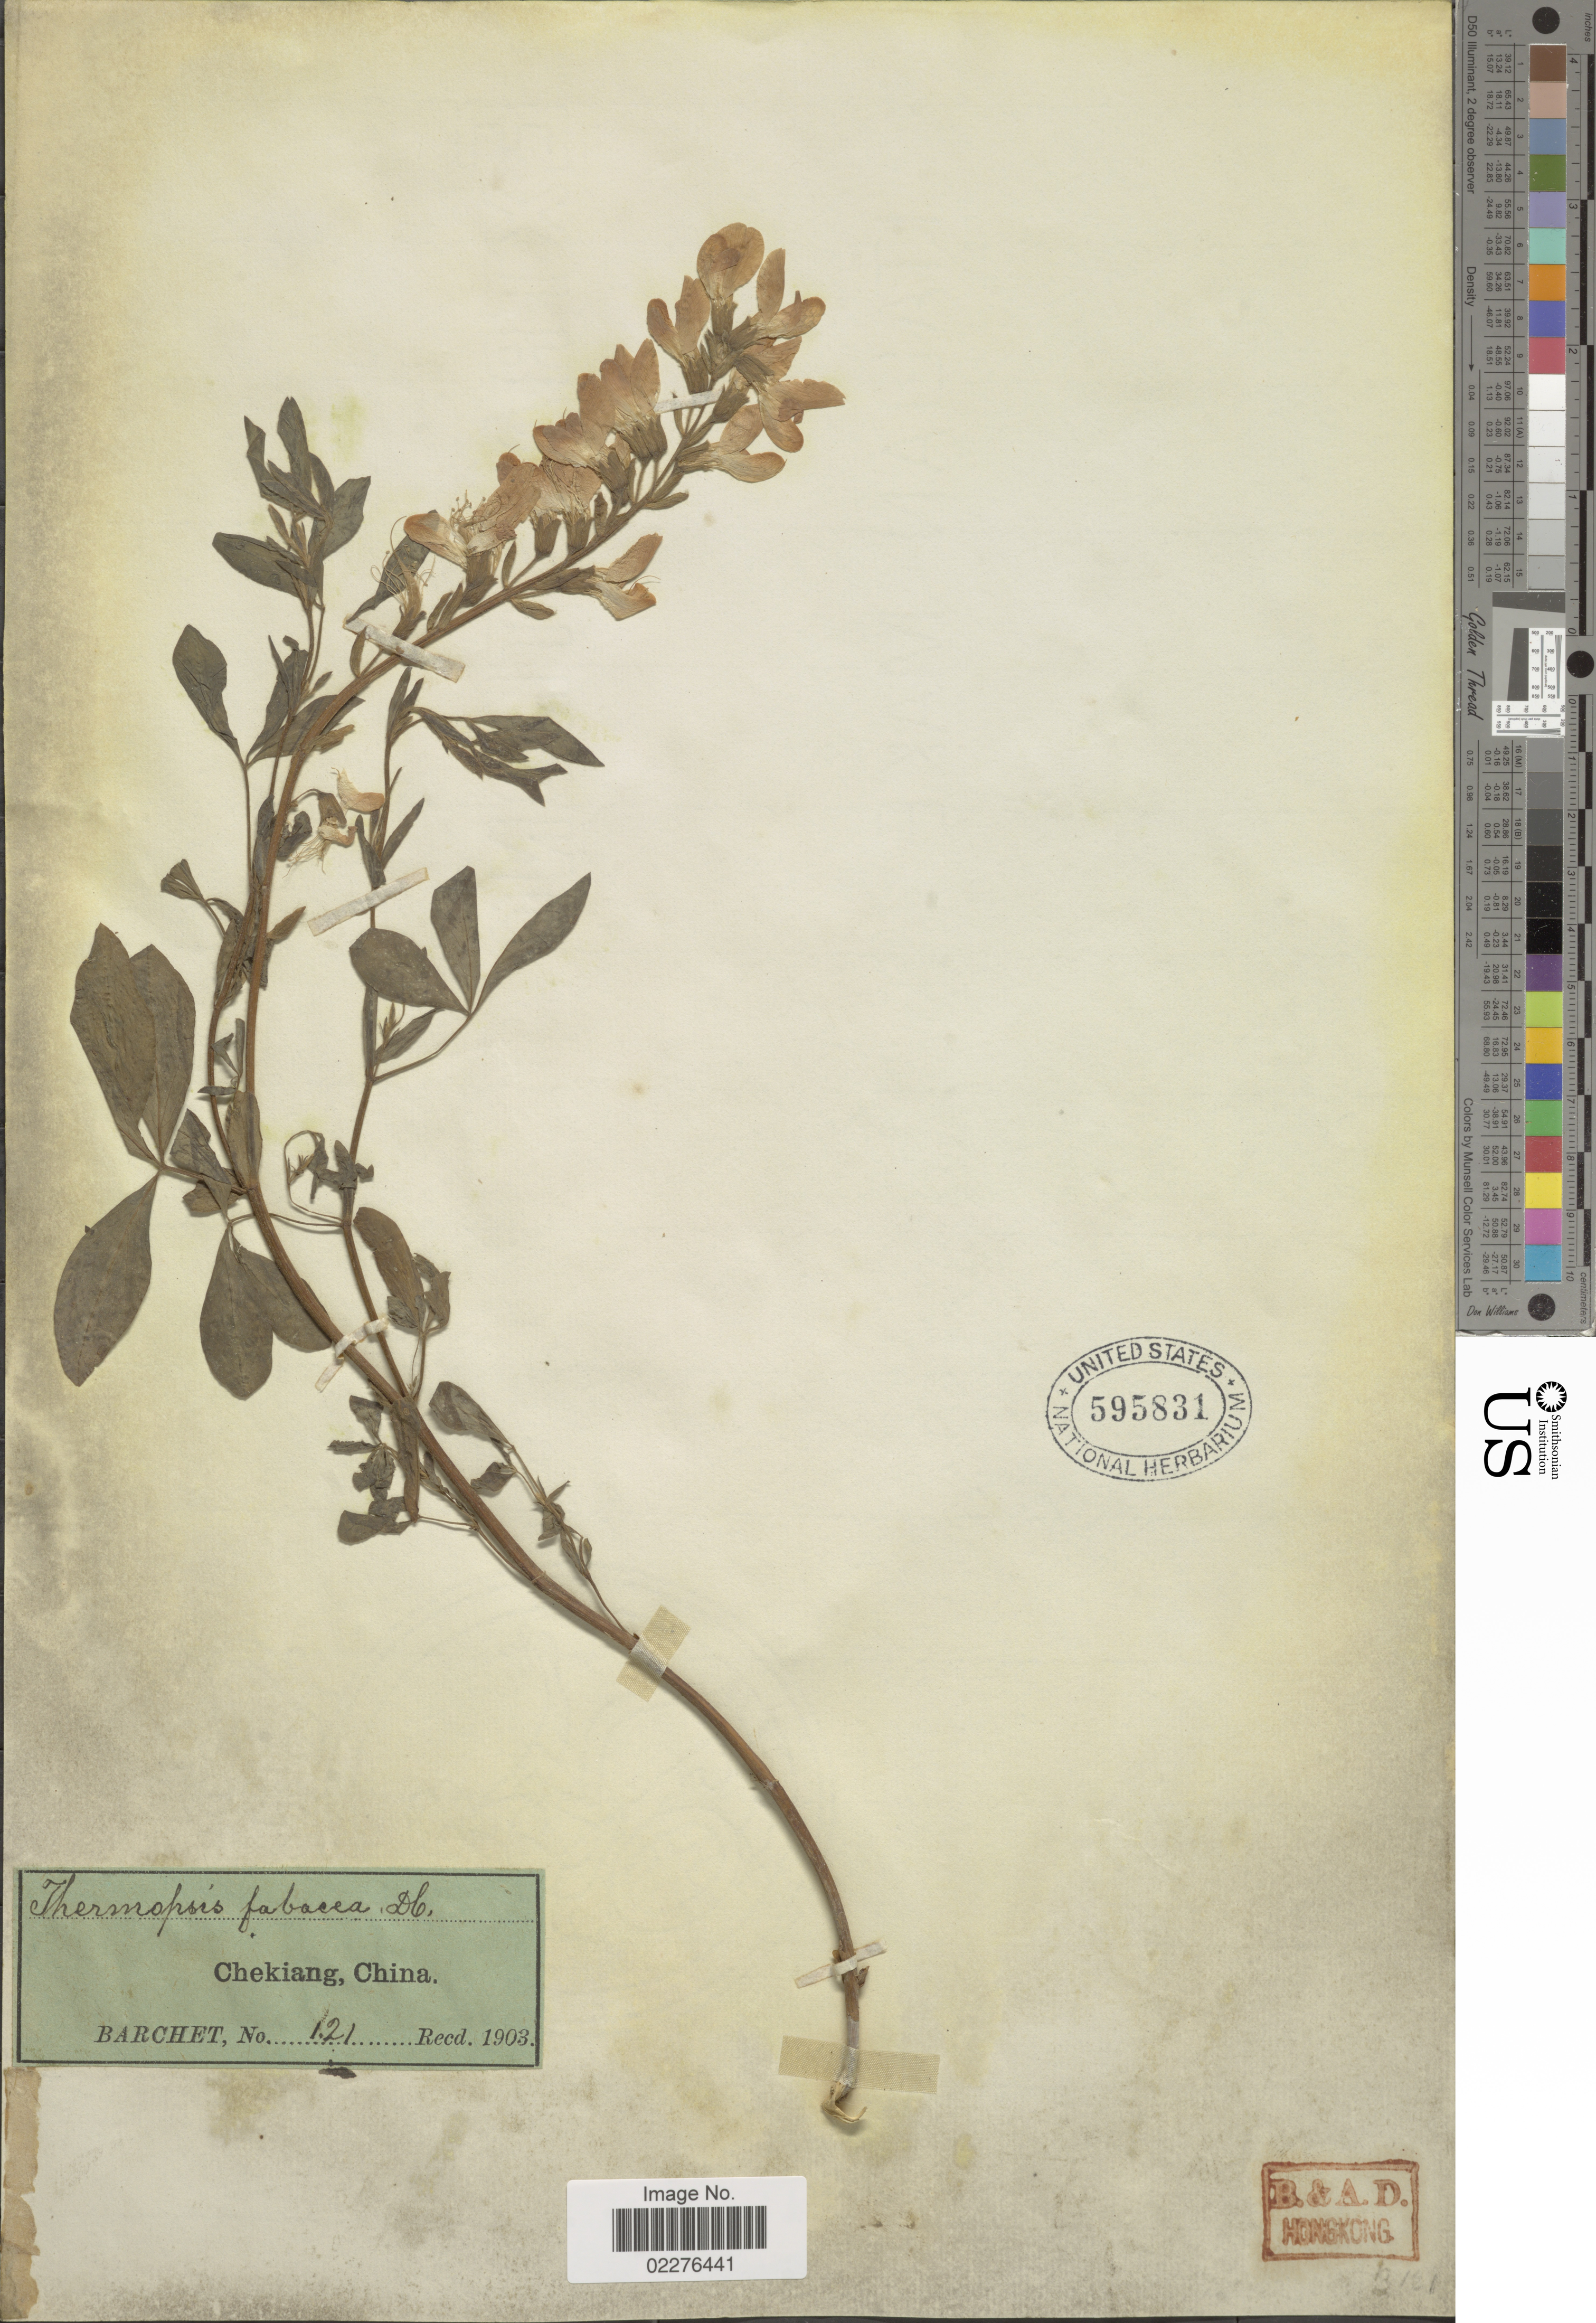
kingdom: Plantae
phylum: Tracheophyta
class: Magnoliopsida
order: Fabales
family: Fabaceae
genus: Thermopsis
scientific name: Thermopsis fabacea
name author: DC.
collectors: Barchet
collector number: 121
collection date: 1903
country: China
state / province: Zhejiang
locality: Chekiang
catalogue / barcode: US 595831